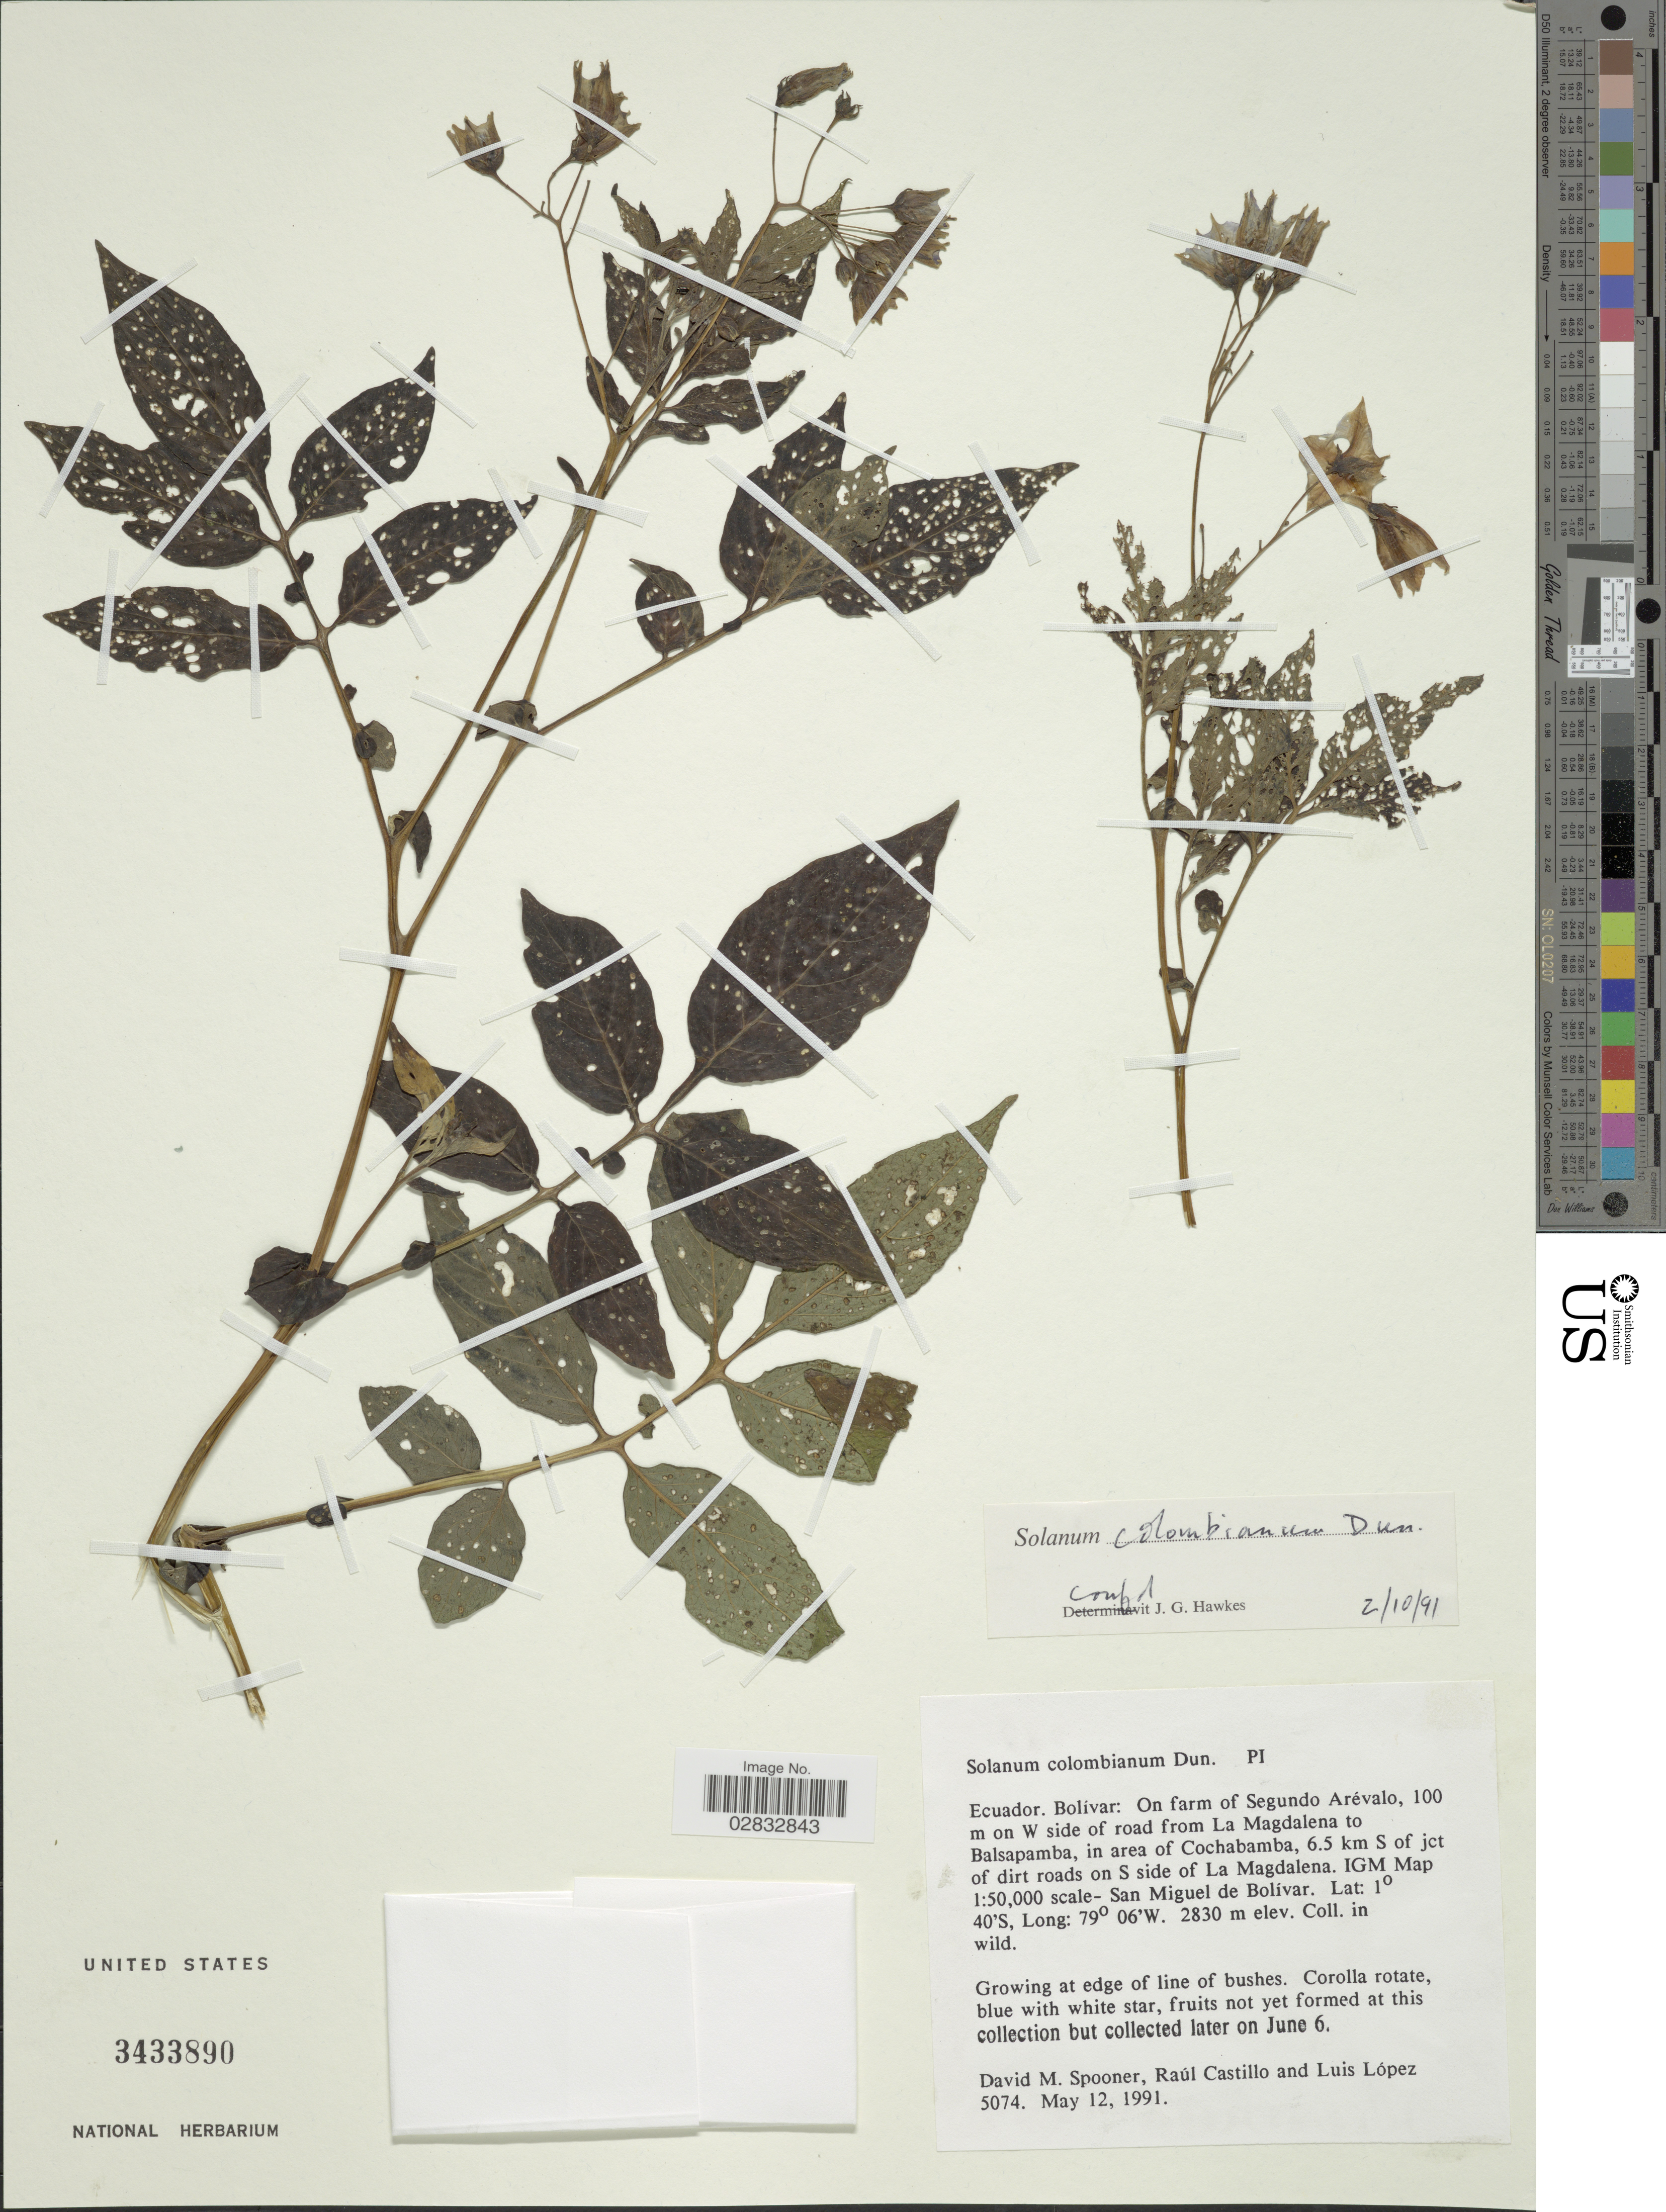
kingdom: Plantae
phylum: Tracheophyta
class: Magnoliopsida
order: Solanales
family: Solanaceae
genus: Solanum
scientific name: Solanum colombianum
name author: Dunal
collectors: D. Spooner, R. Castillo & L. López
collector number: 5074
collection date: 1991-05-12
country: Ecuador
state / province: Bolívar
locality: On farm of Segundo Arévalo, 100 m on W side of road from La Magdalena to Balsapamba, in area of Cochabamba, 6.5 km S of jct of dirt roads on S side of La Magdalena. IGM Map 1:50,000 scale- San Miguel de Bolívar.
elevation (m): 2830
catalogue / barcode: US 3433890